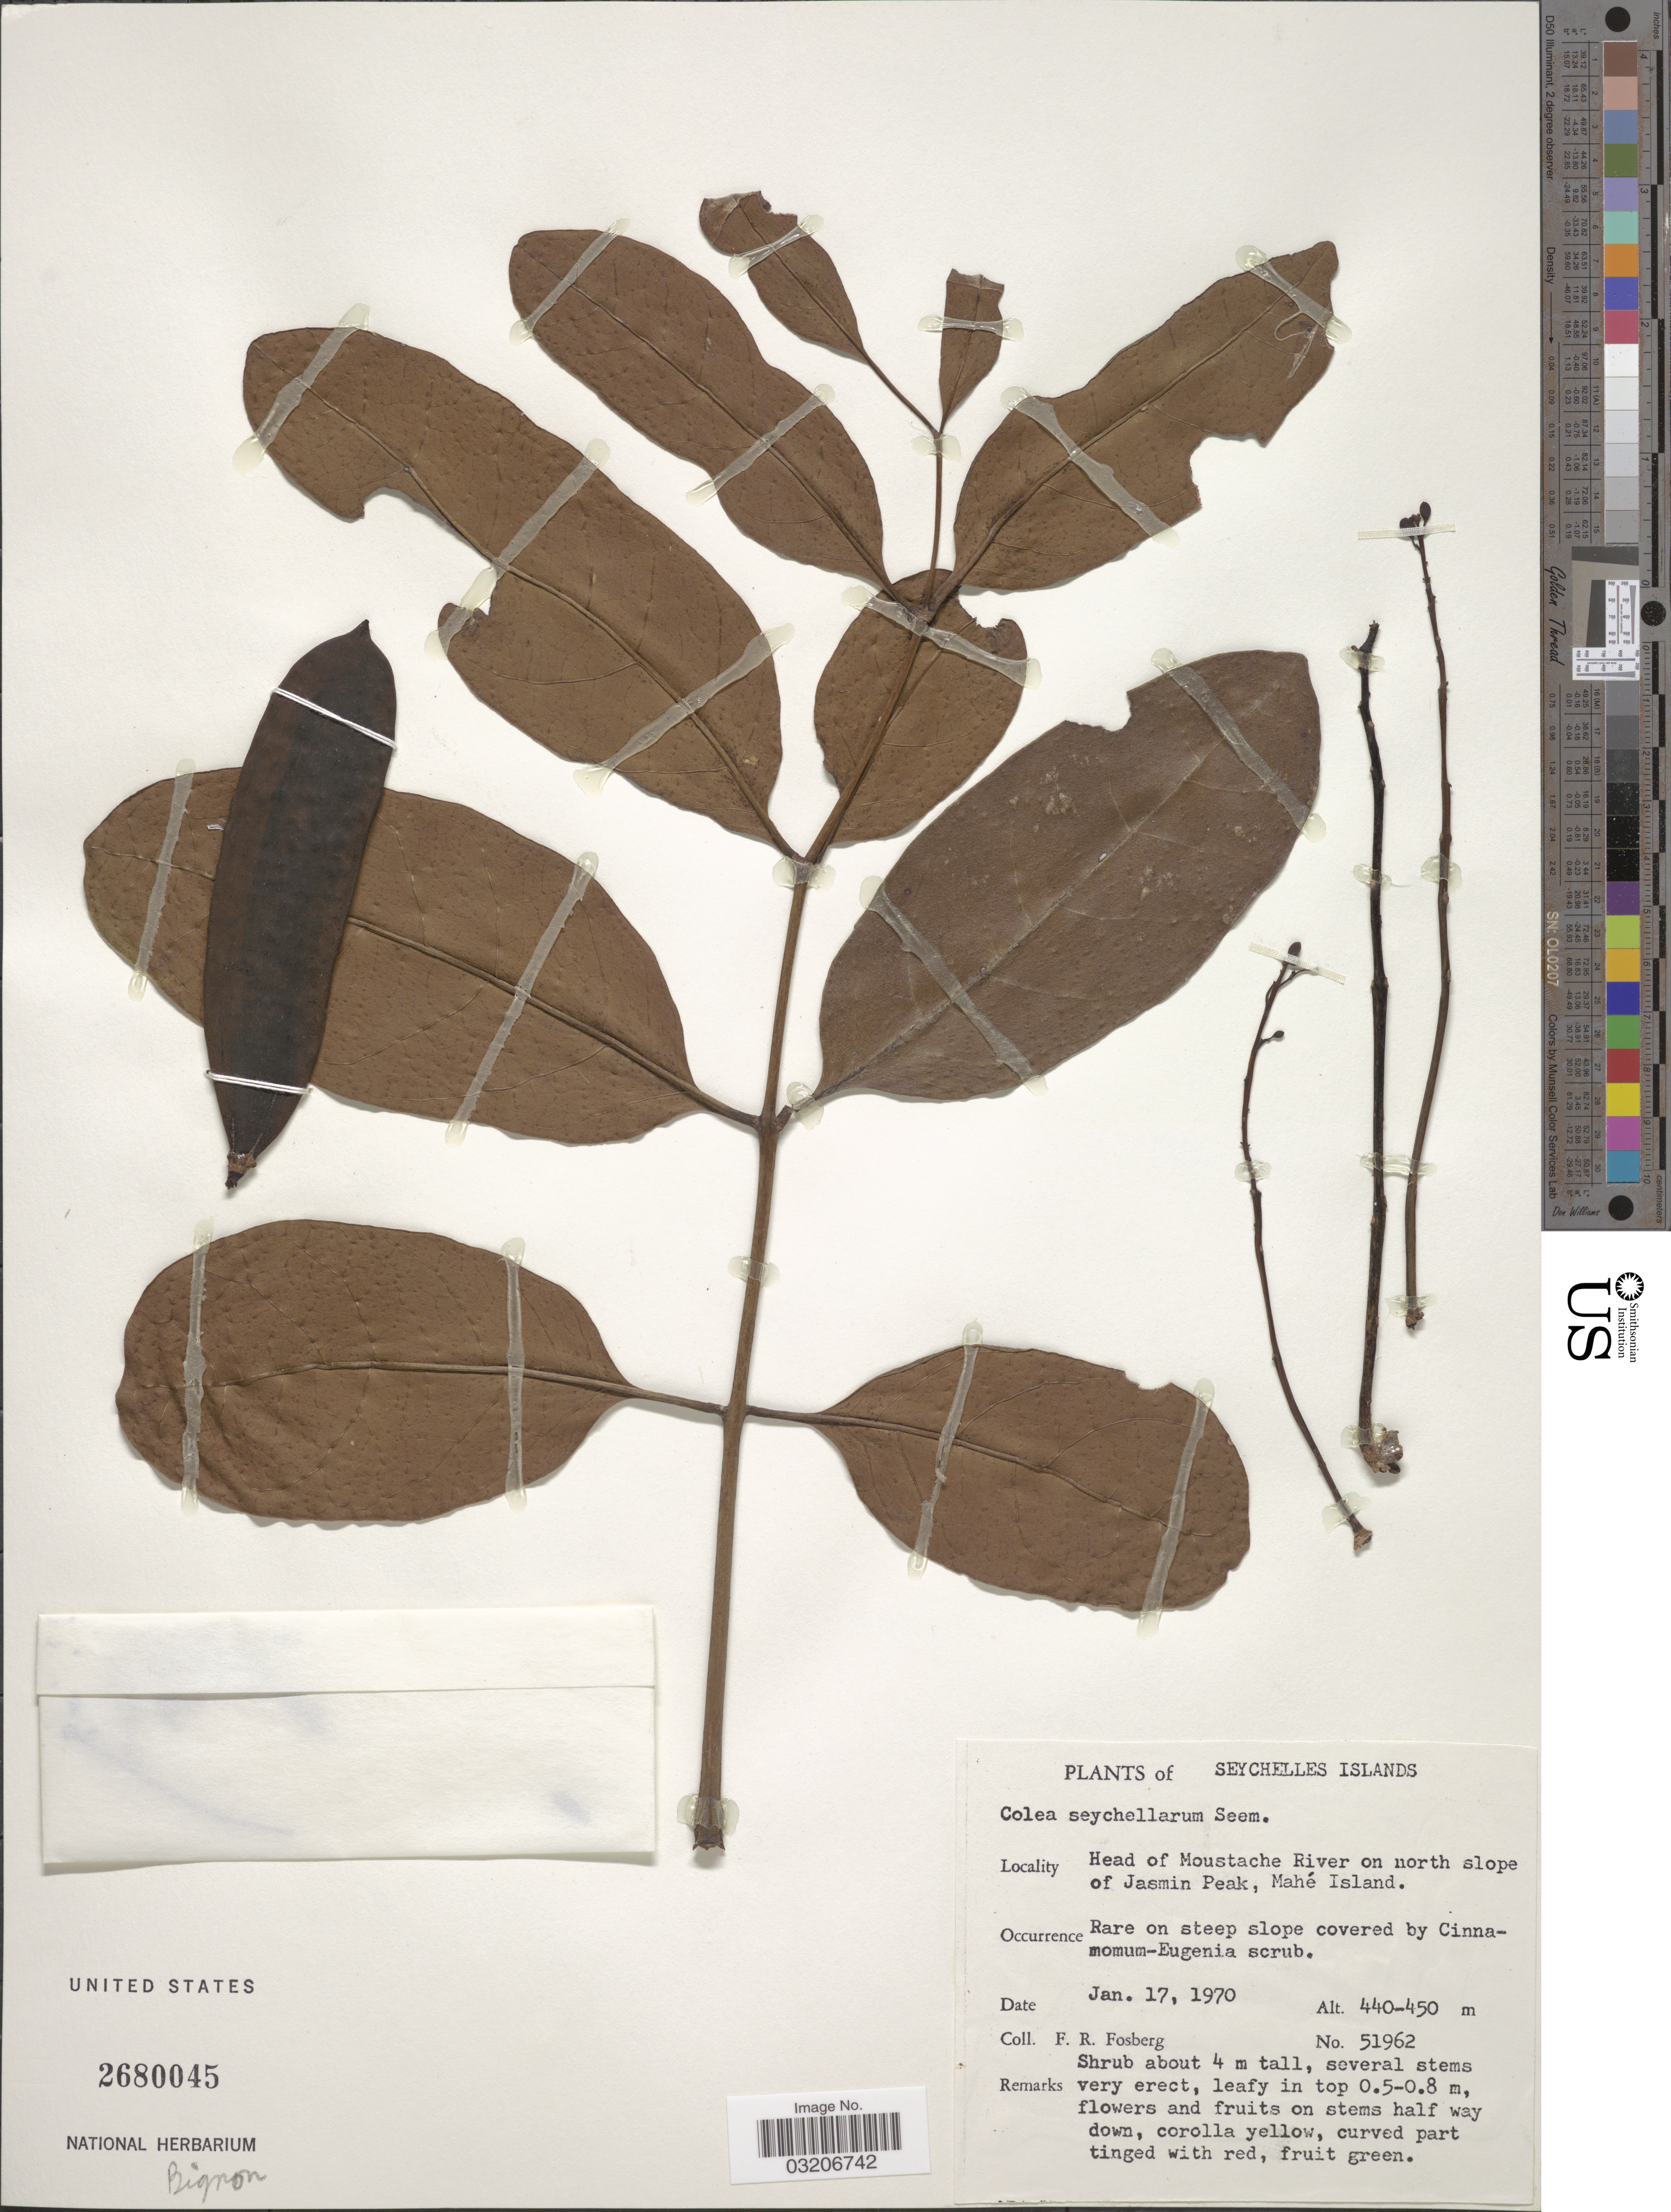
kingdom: Plantae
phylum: Tracheophyta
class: Magnoliopsida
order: Lamiales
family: Bignoniaceae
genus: Colea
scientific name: Colea seychellarum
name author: Seem.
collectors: F. R. Fosberg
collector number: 51962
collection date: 1970-01-17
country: Seychelles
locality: Seychelles Island. Head of Moustache River on north slope of Jasmin Peak, Mahé Island.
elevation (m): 440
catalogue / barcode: US 2680045